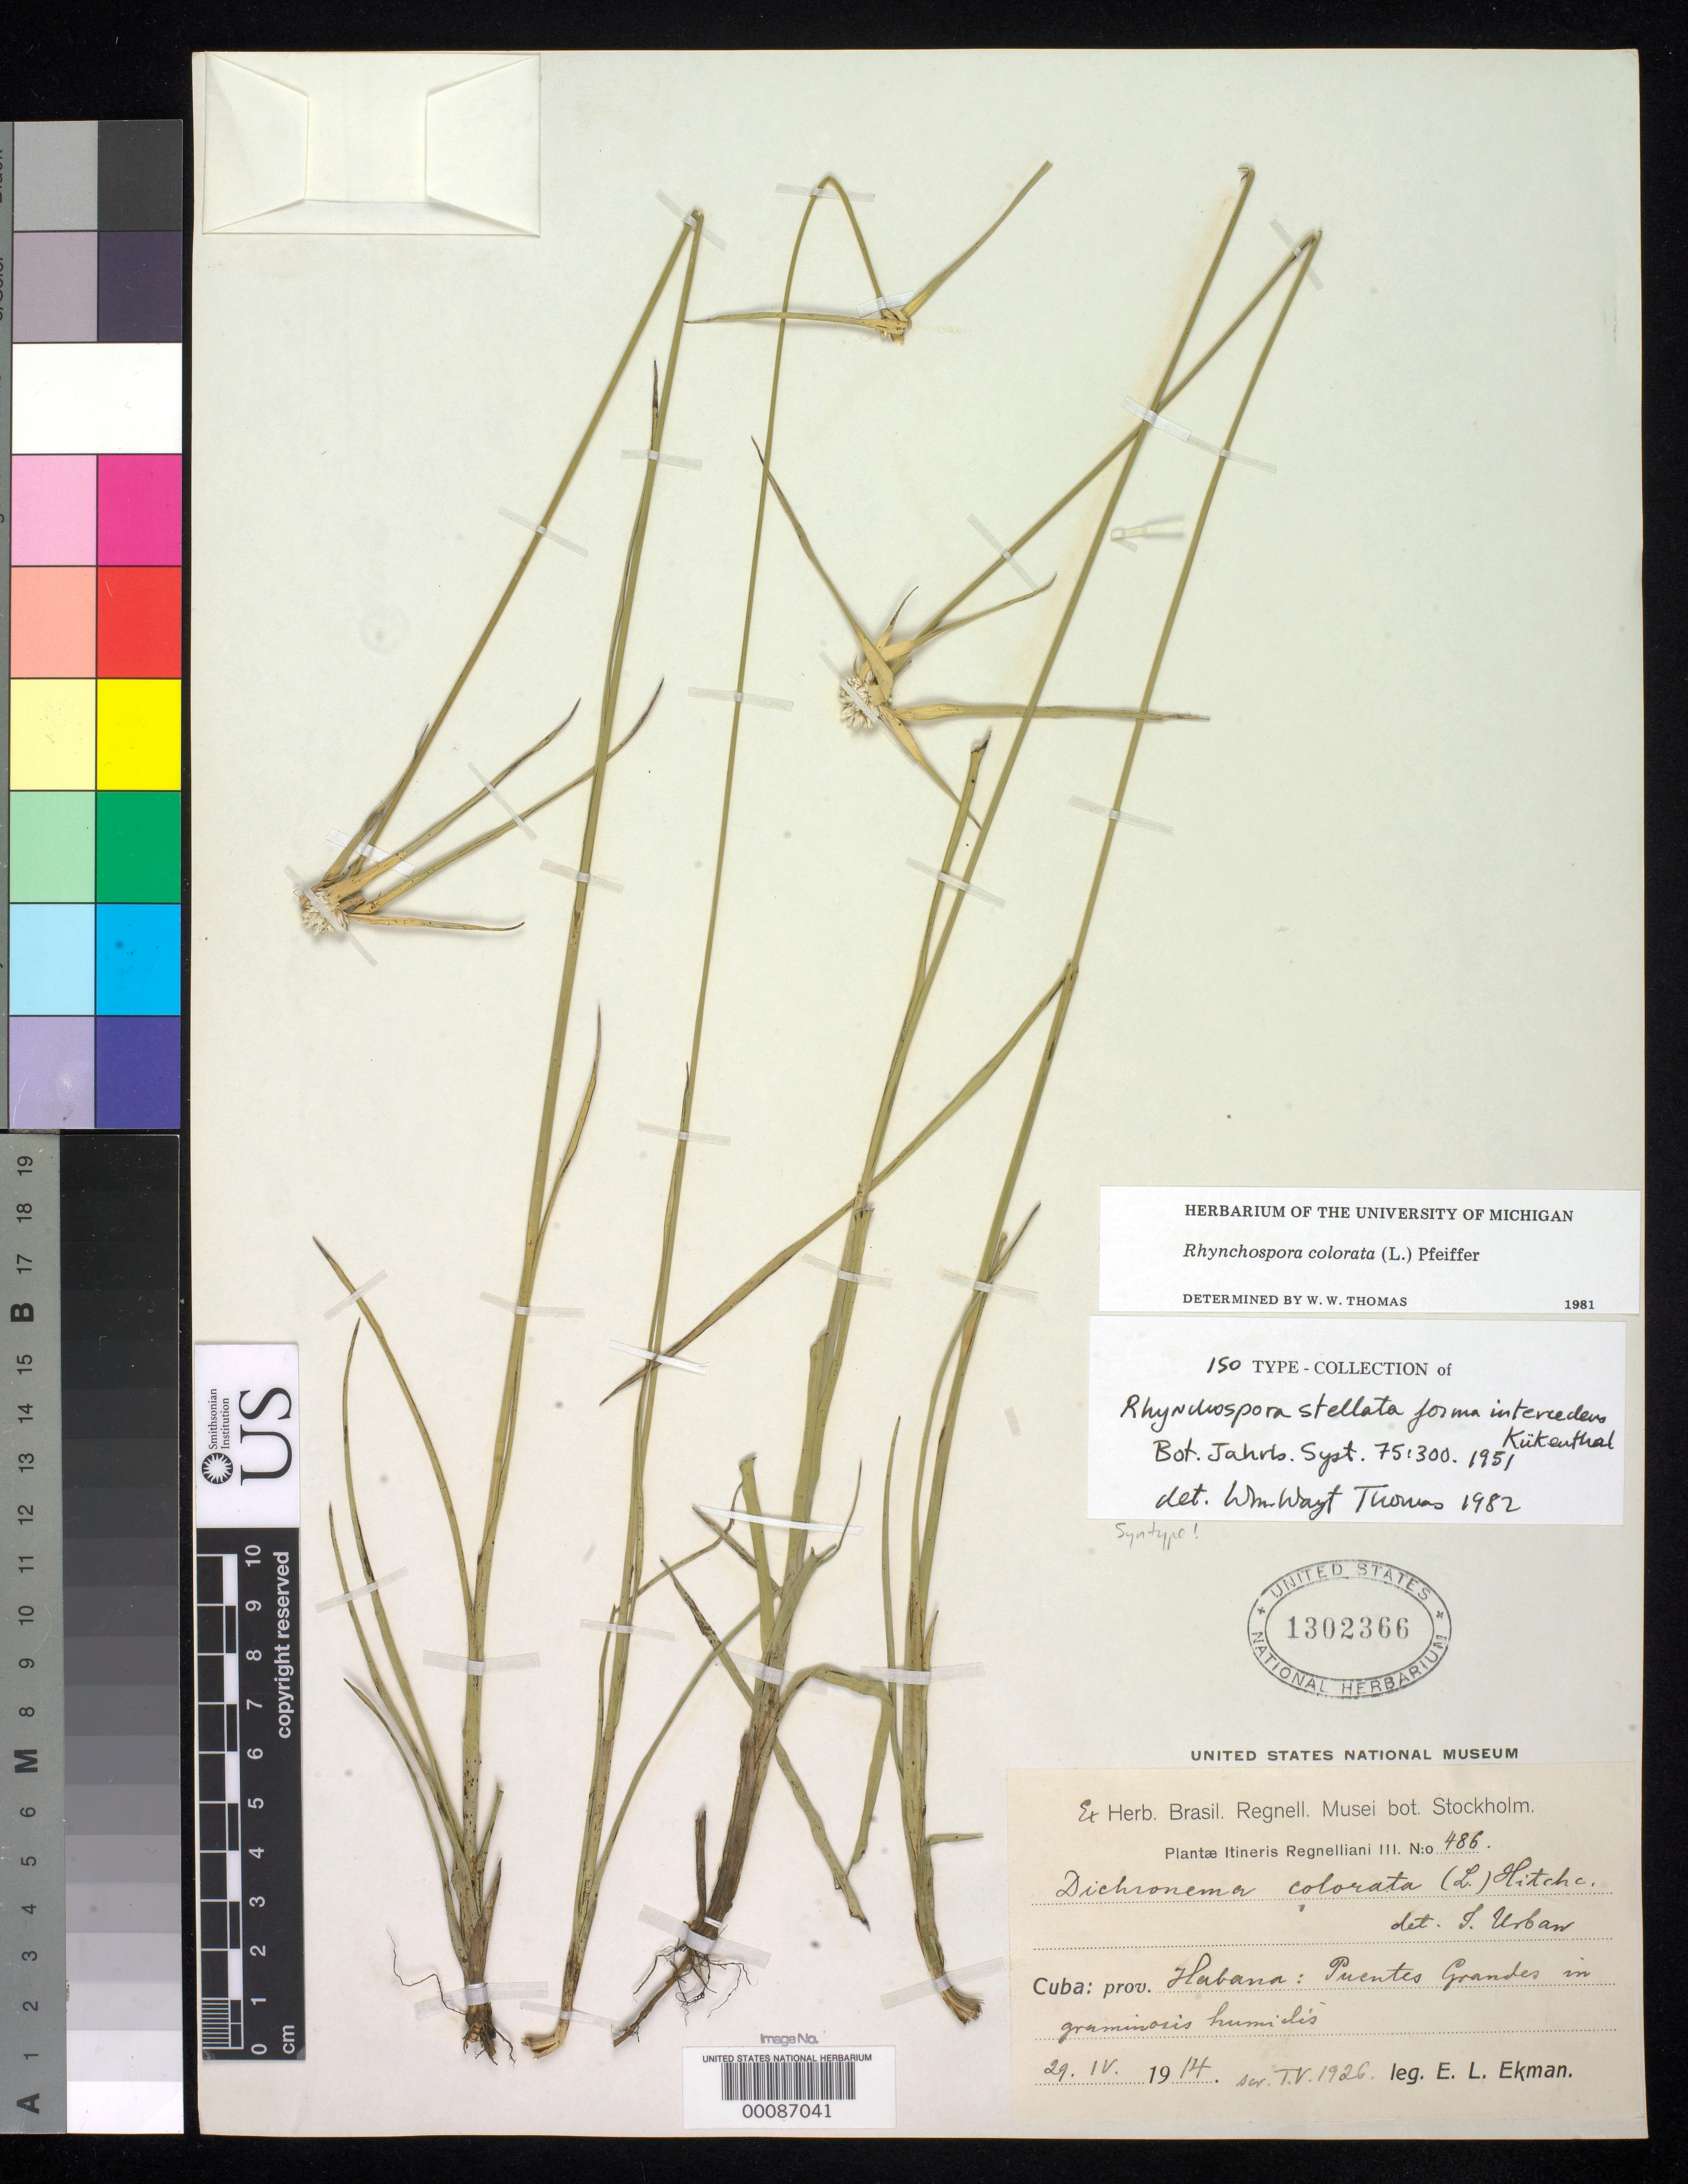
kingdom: Plantae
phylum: Tracheophyta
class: Liliopsida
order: Poales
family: Cyperaceae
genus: Rhynchospora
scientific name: Rhynchospora stellata f. intercedens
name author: Kük.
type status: Syntype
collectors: E. L. Ekman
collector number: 486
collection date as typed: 29 Apr 1914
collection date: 1914-04-29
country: Cuba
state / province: La Habana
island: Greater Antilles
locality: Puentes Grandes.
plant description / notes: Annotated as "isotype" by Thomas (1981). Lectotype collection is Ekman H 5657 as (effectively) designated by Thomas, Mem. New York Bot. Gard. 37: 80 (1984).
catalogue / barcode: US 1302366